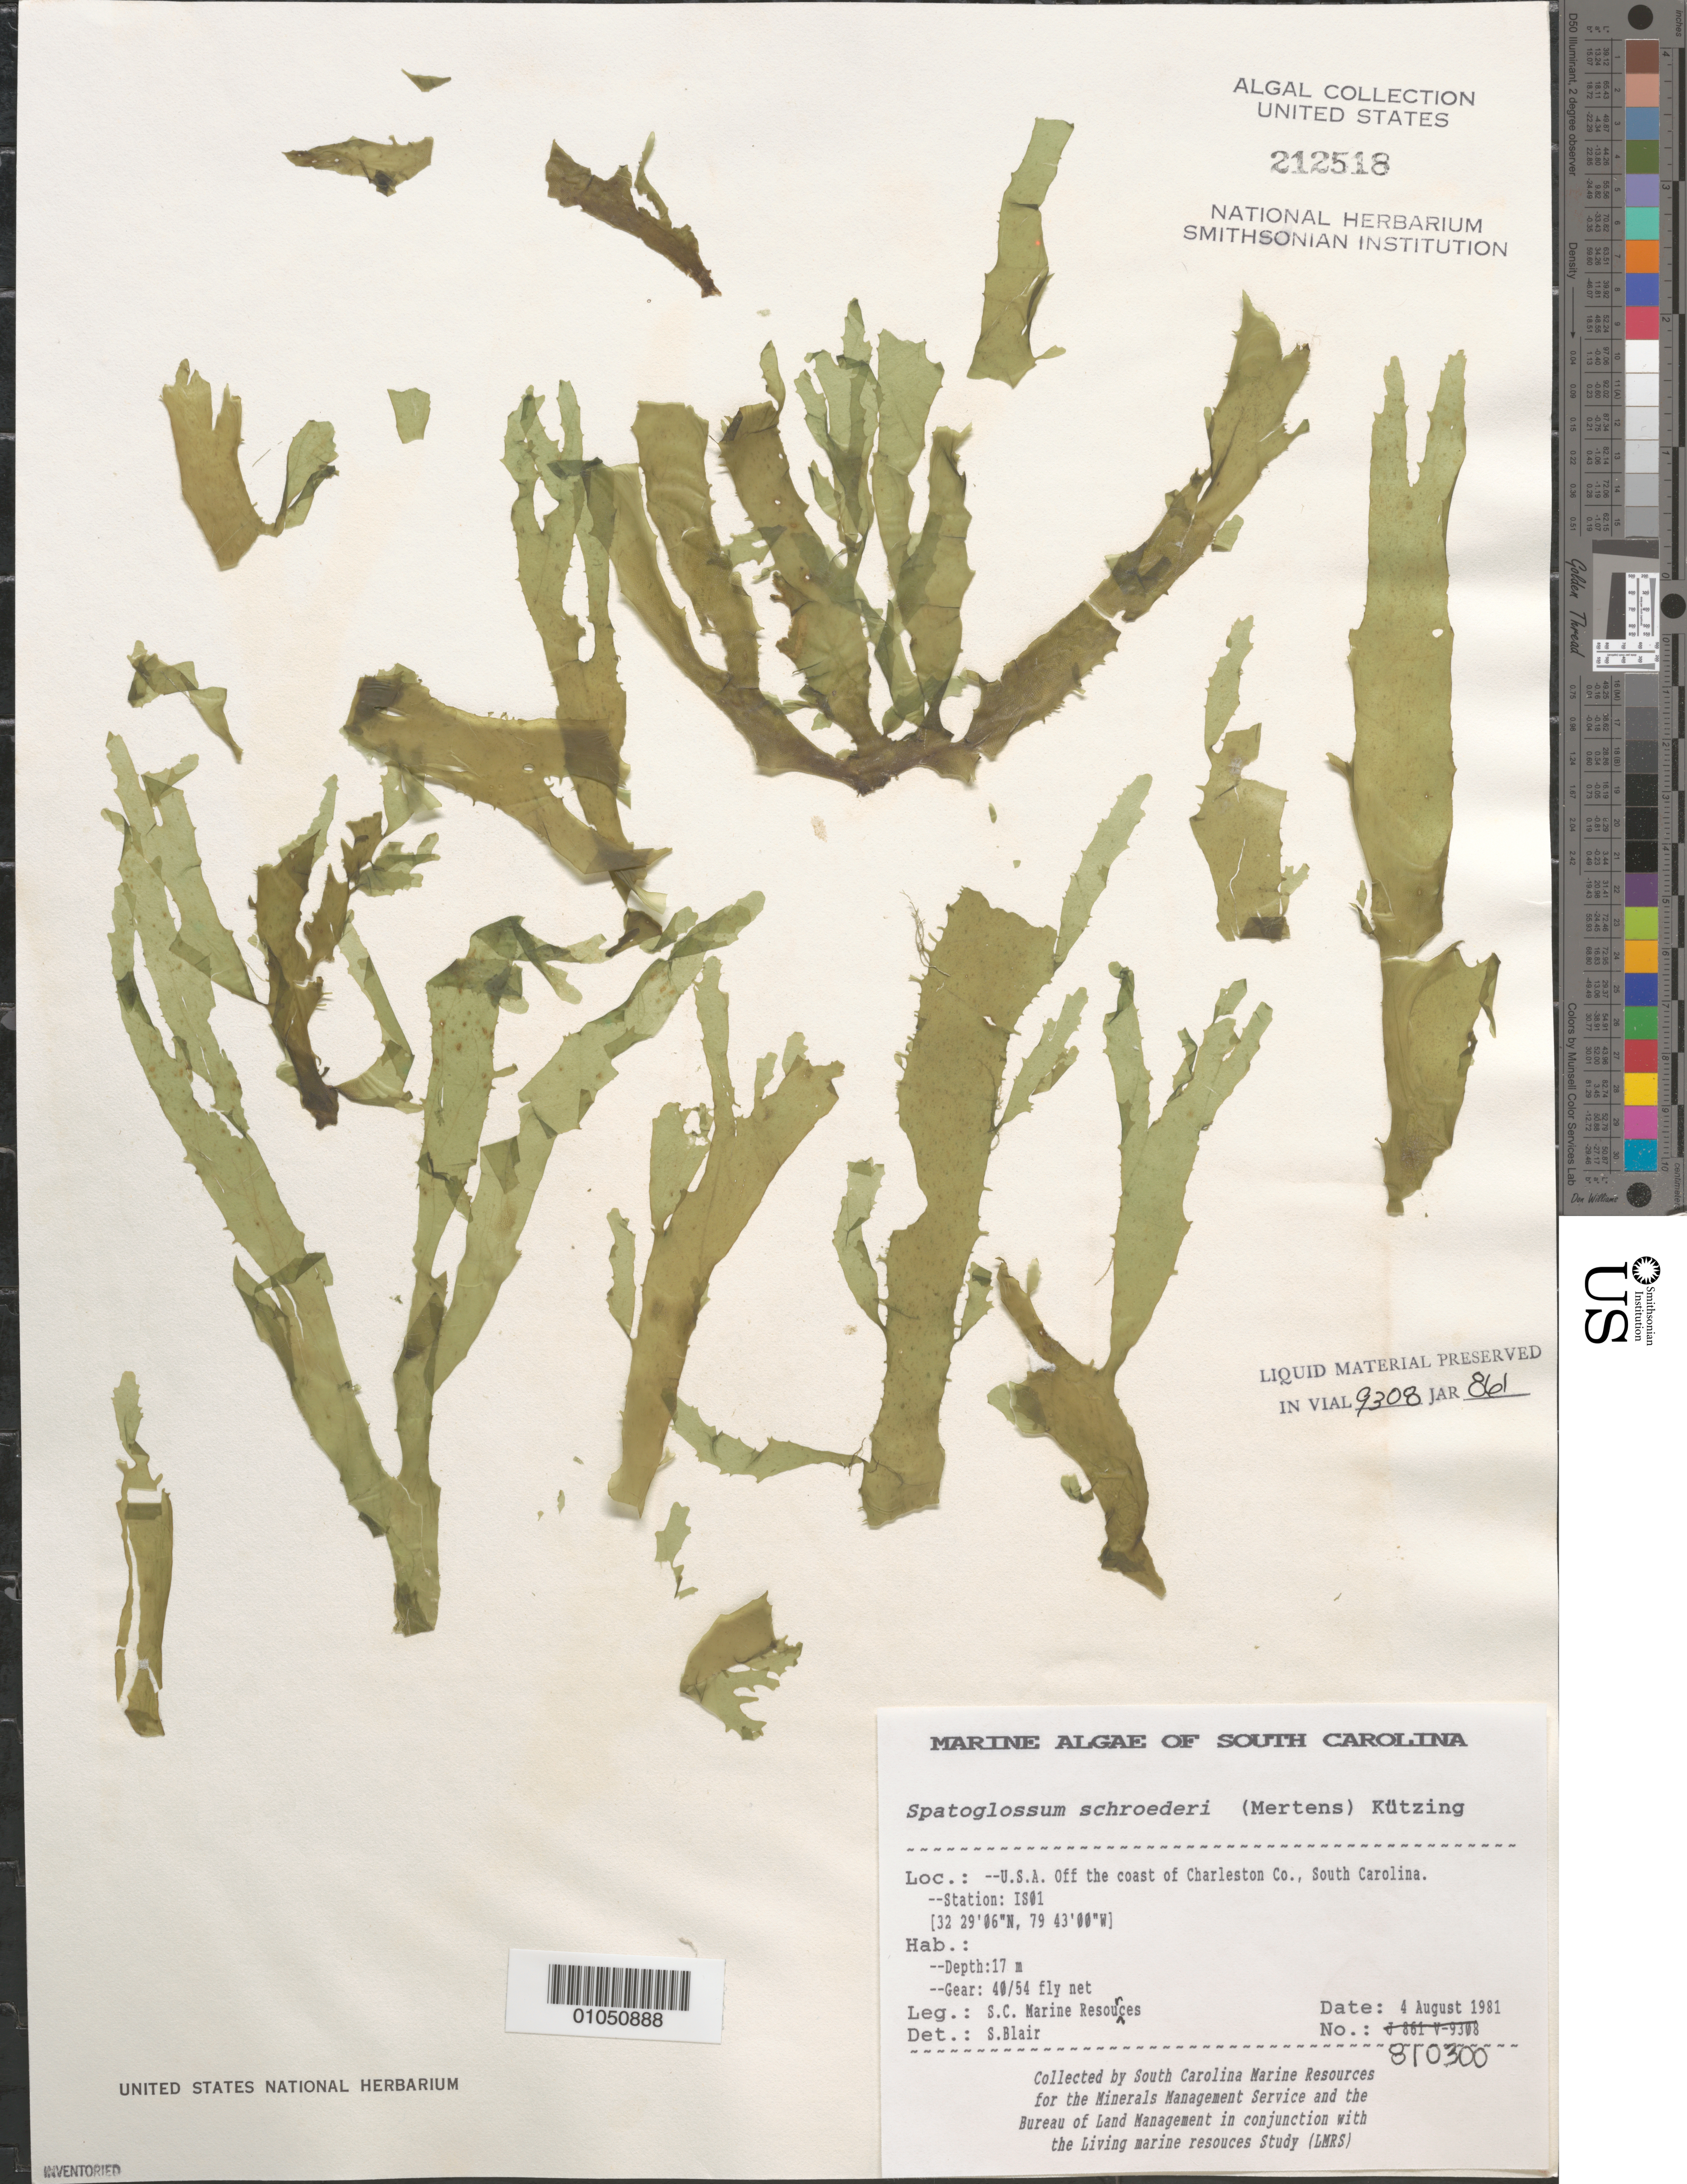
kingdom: Chromista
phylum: Ochrophyta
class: Phaeophyceae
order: Dictyotales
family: Dictyotaceae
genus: Spatoglossum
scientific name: Spatoglossum schroederi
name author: (C. Agardh) Kütz.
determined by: Blair, S. M.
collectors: South Carolina Marine Resources for BLM/MMS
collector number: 810282 (Station IS01)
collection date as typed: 04 Aug 1981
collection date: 1981-08-04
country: United States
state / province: South Carolina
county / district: Charleston County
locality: Off coast of Charleston County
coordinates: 32 29'06"N, 79 43'00"W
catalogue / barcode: US 212518